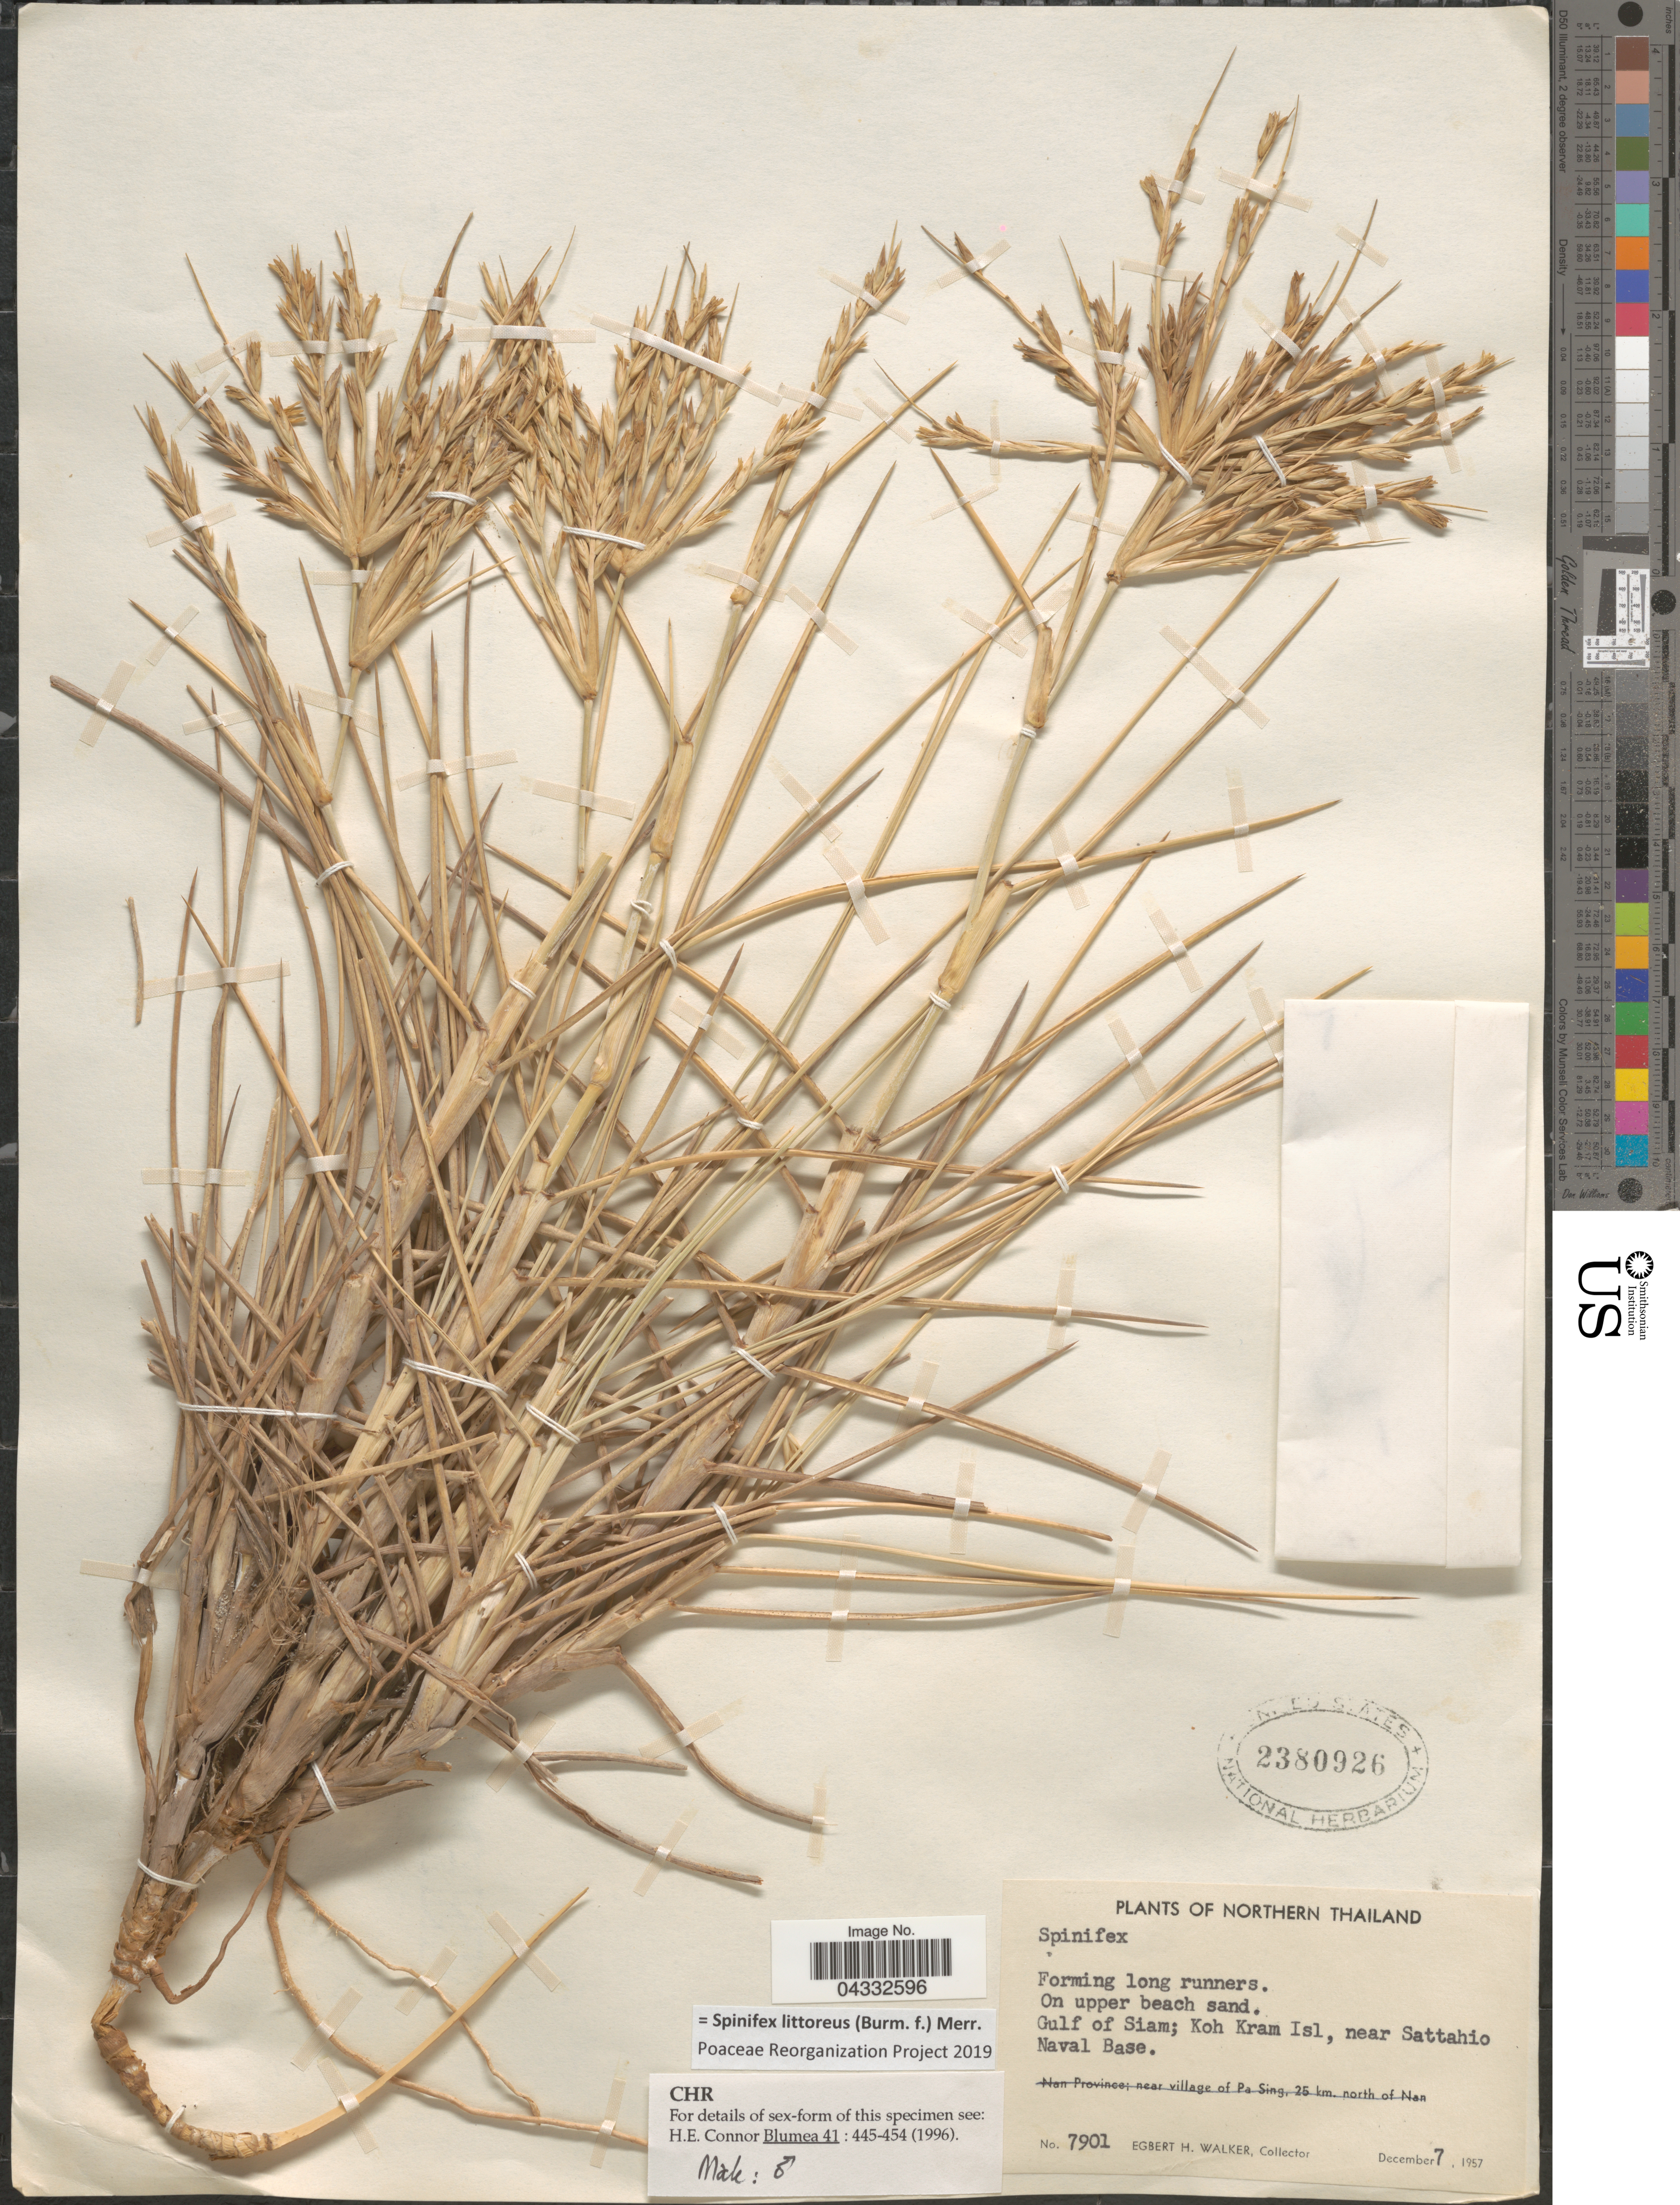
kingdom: Plantae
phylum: Tracheophyta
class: Liliopsida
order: Poales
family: Poaceae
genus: Spinifex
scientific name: Spinifex littoreus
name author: (Burm. f.) Merr.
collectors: E. H. Walker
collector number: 7901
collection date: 1957-12-07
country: Thailand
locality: Northern Thailand. On upper beach sand. Gulf of Siam; Koh Kram Isl, near Sattahio Naval Base.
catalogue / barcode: US 2380926